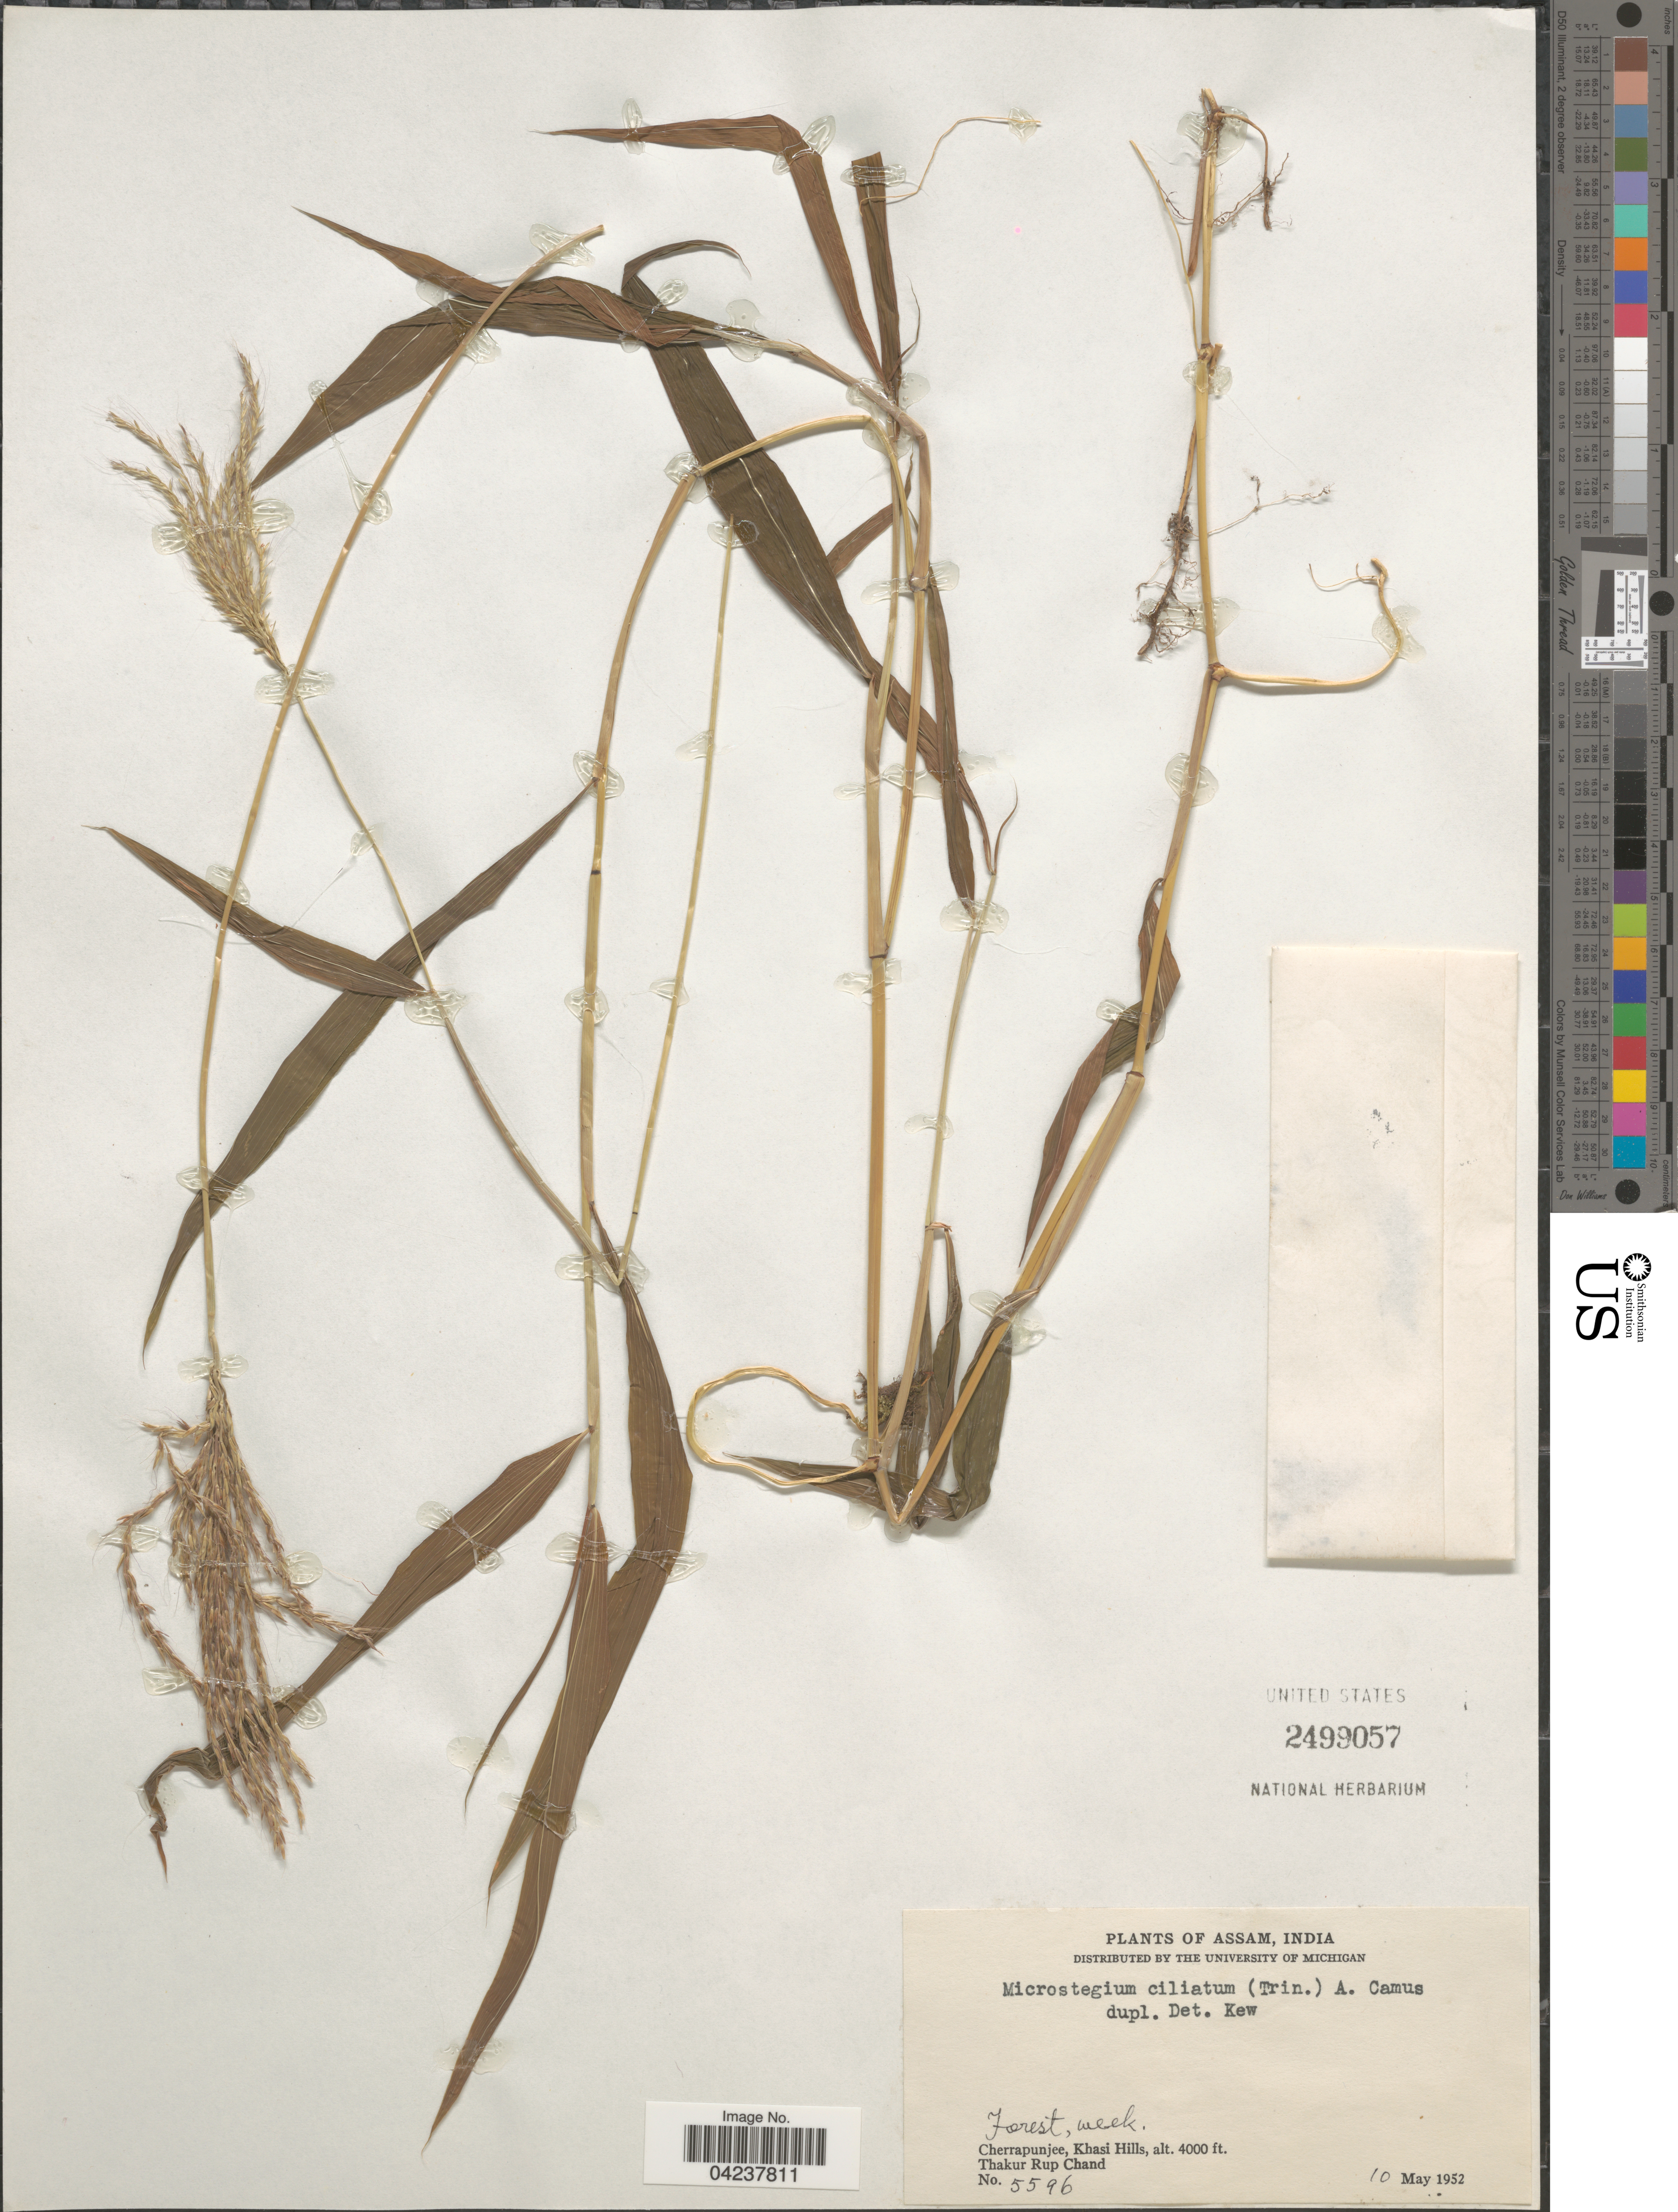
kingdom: Plantae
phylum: Tracheophyta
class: Liliopsida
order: Poales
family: Poaceae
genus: Microstegium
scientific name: Microstegium ciliatum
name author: (Trin.) A. Camus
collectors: T. R. Chand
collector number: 5596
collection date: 1952-05-10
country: India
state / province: Meghalaya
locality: Cherrapunjee, Khasi Hills.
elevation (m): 1219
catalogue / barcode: US 2499057